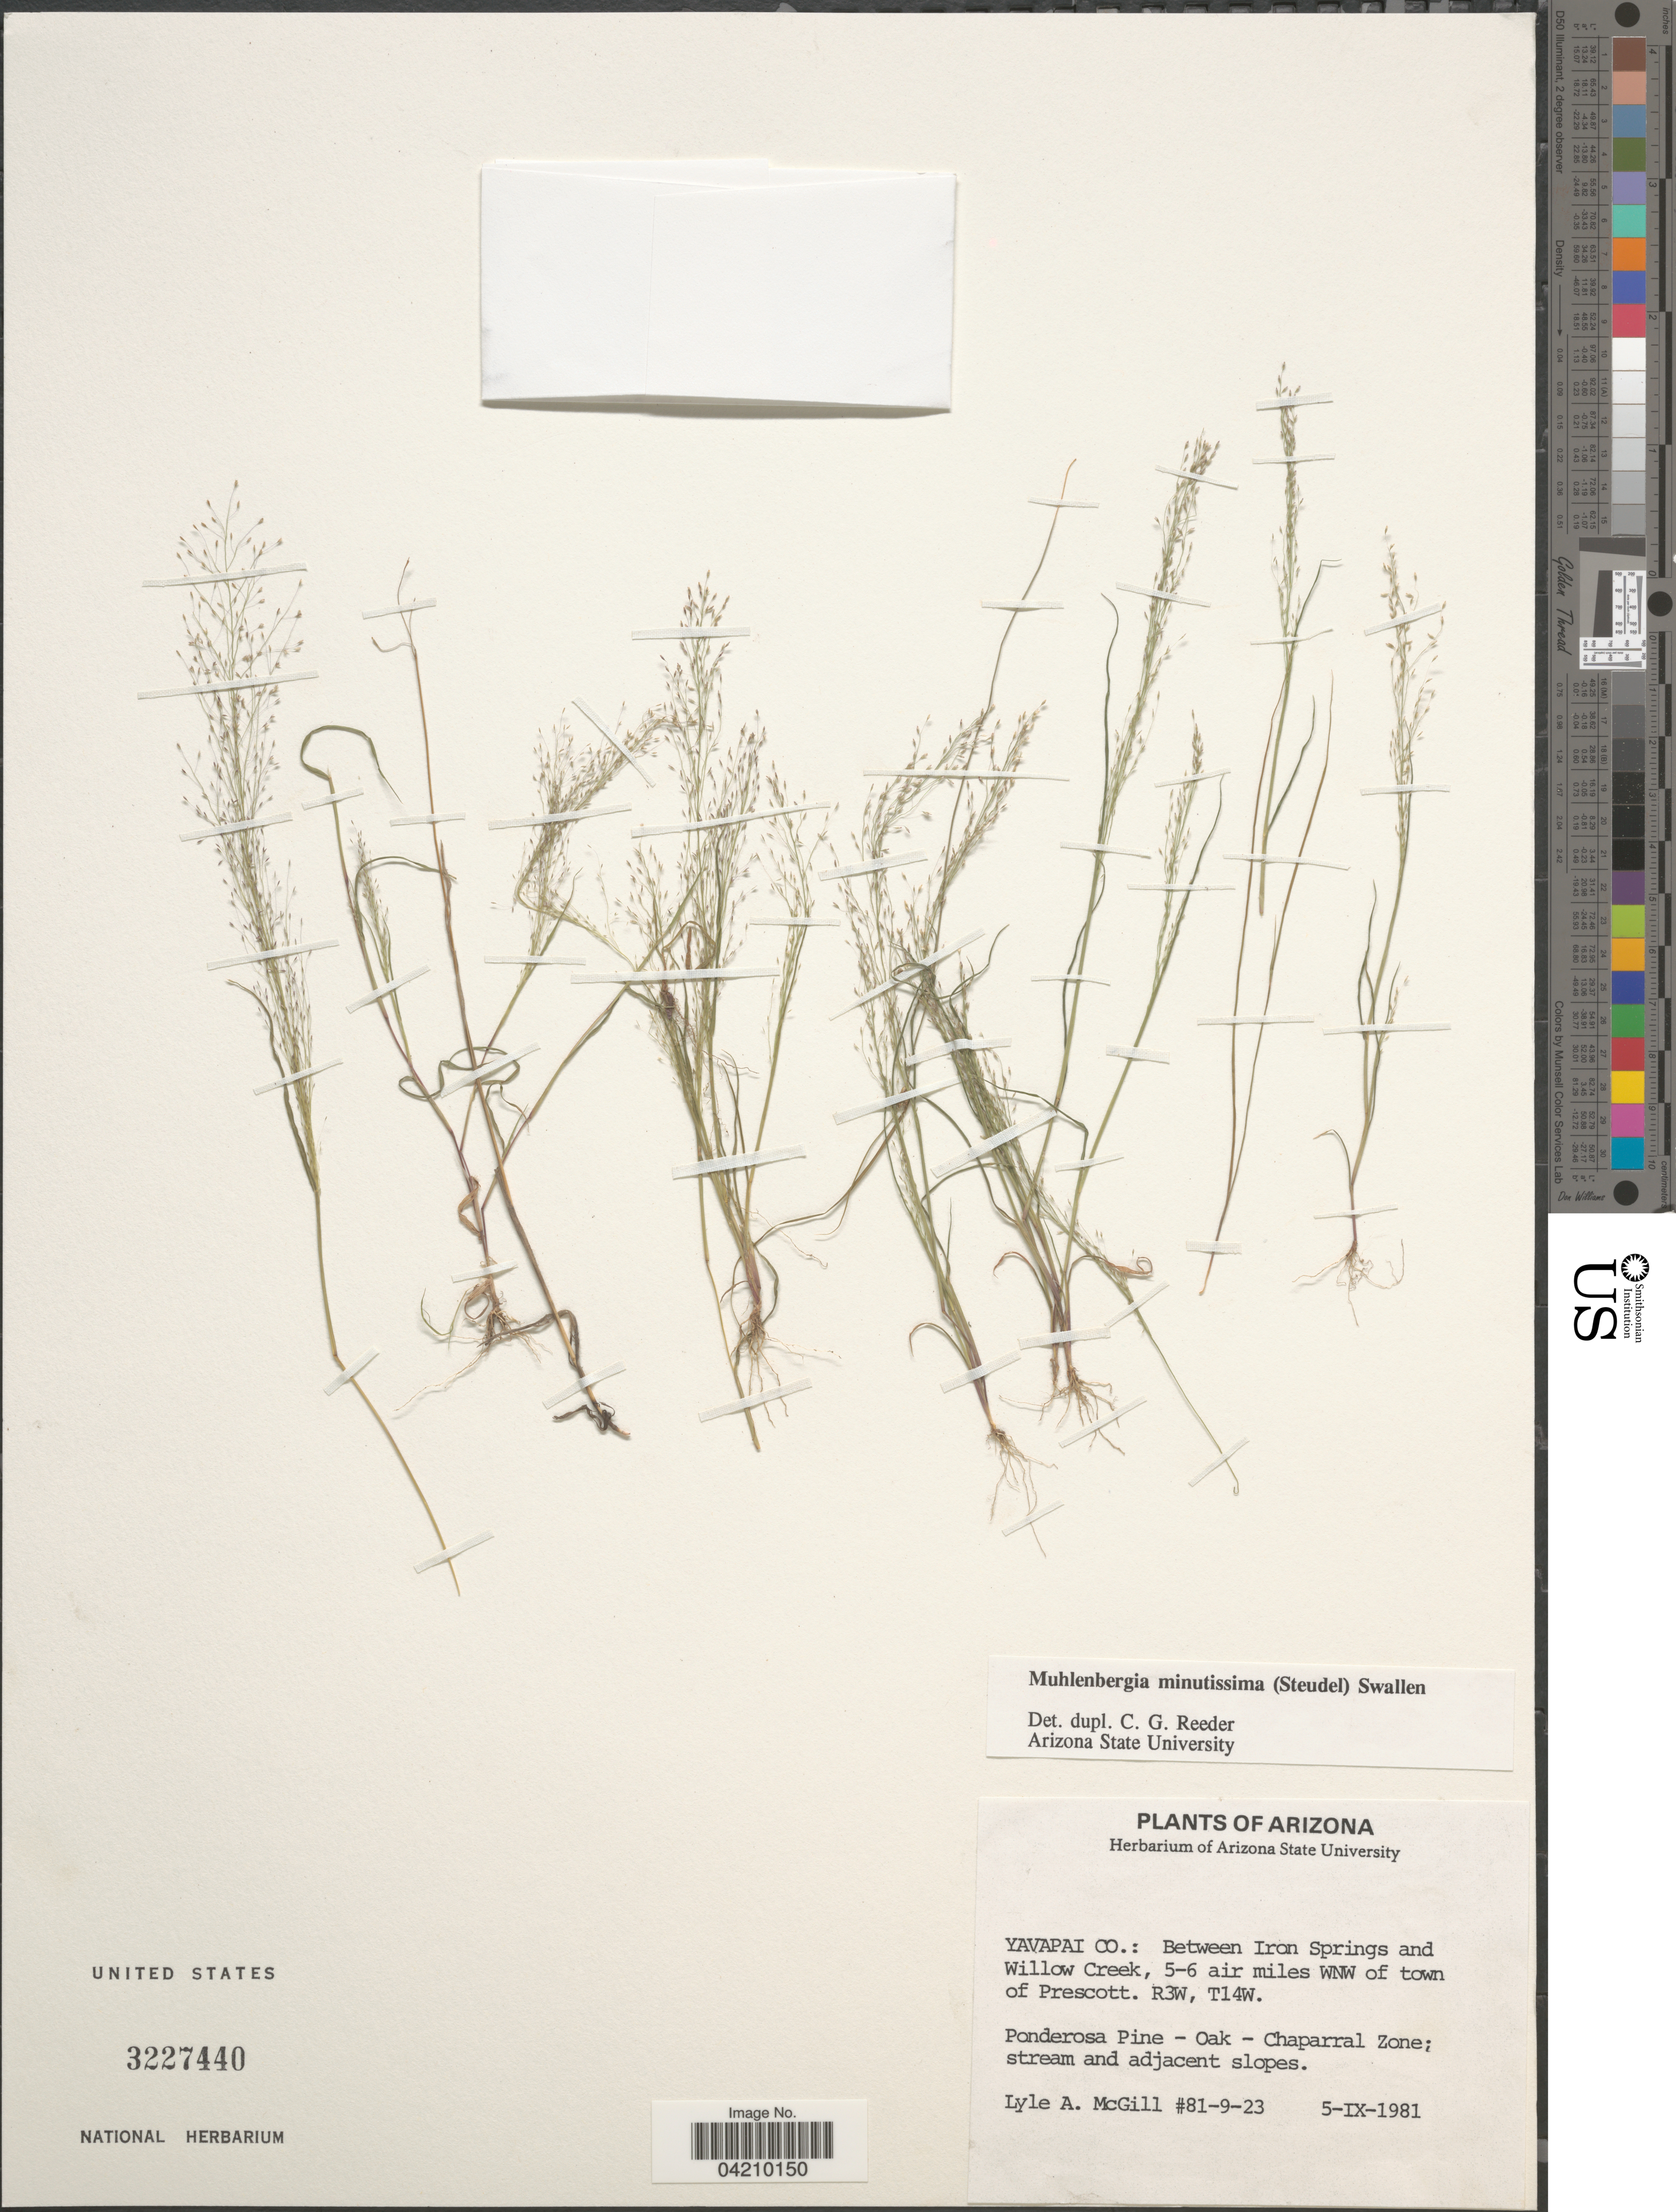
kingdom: Plantae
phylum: Tracheophyta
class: Liliopsida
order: Poales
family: Poaceae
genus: Muhlenbergia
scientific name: Muhlenbergia minutissima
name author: (Steud.) Swallen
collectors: L. McGill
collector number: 81-9-23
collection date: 1981-09-05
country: United States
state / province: Arizona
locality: Yavapai Co.: Between Iron Springs and Willow Creek, 5-6 air miles WNW of town of PRescott. R3W, T14W. Ponderosa Pine - Oak - Chaparral Zone; stream and adjacent slopes.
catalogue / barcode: US 3227440